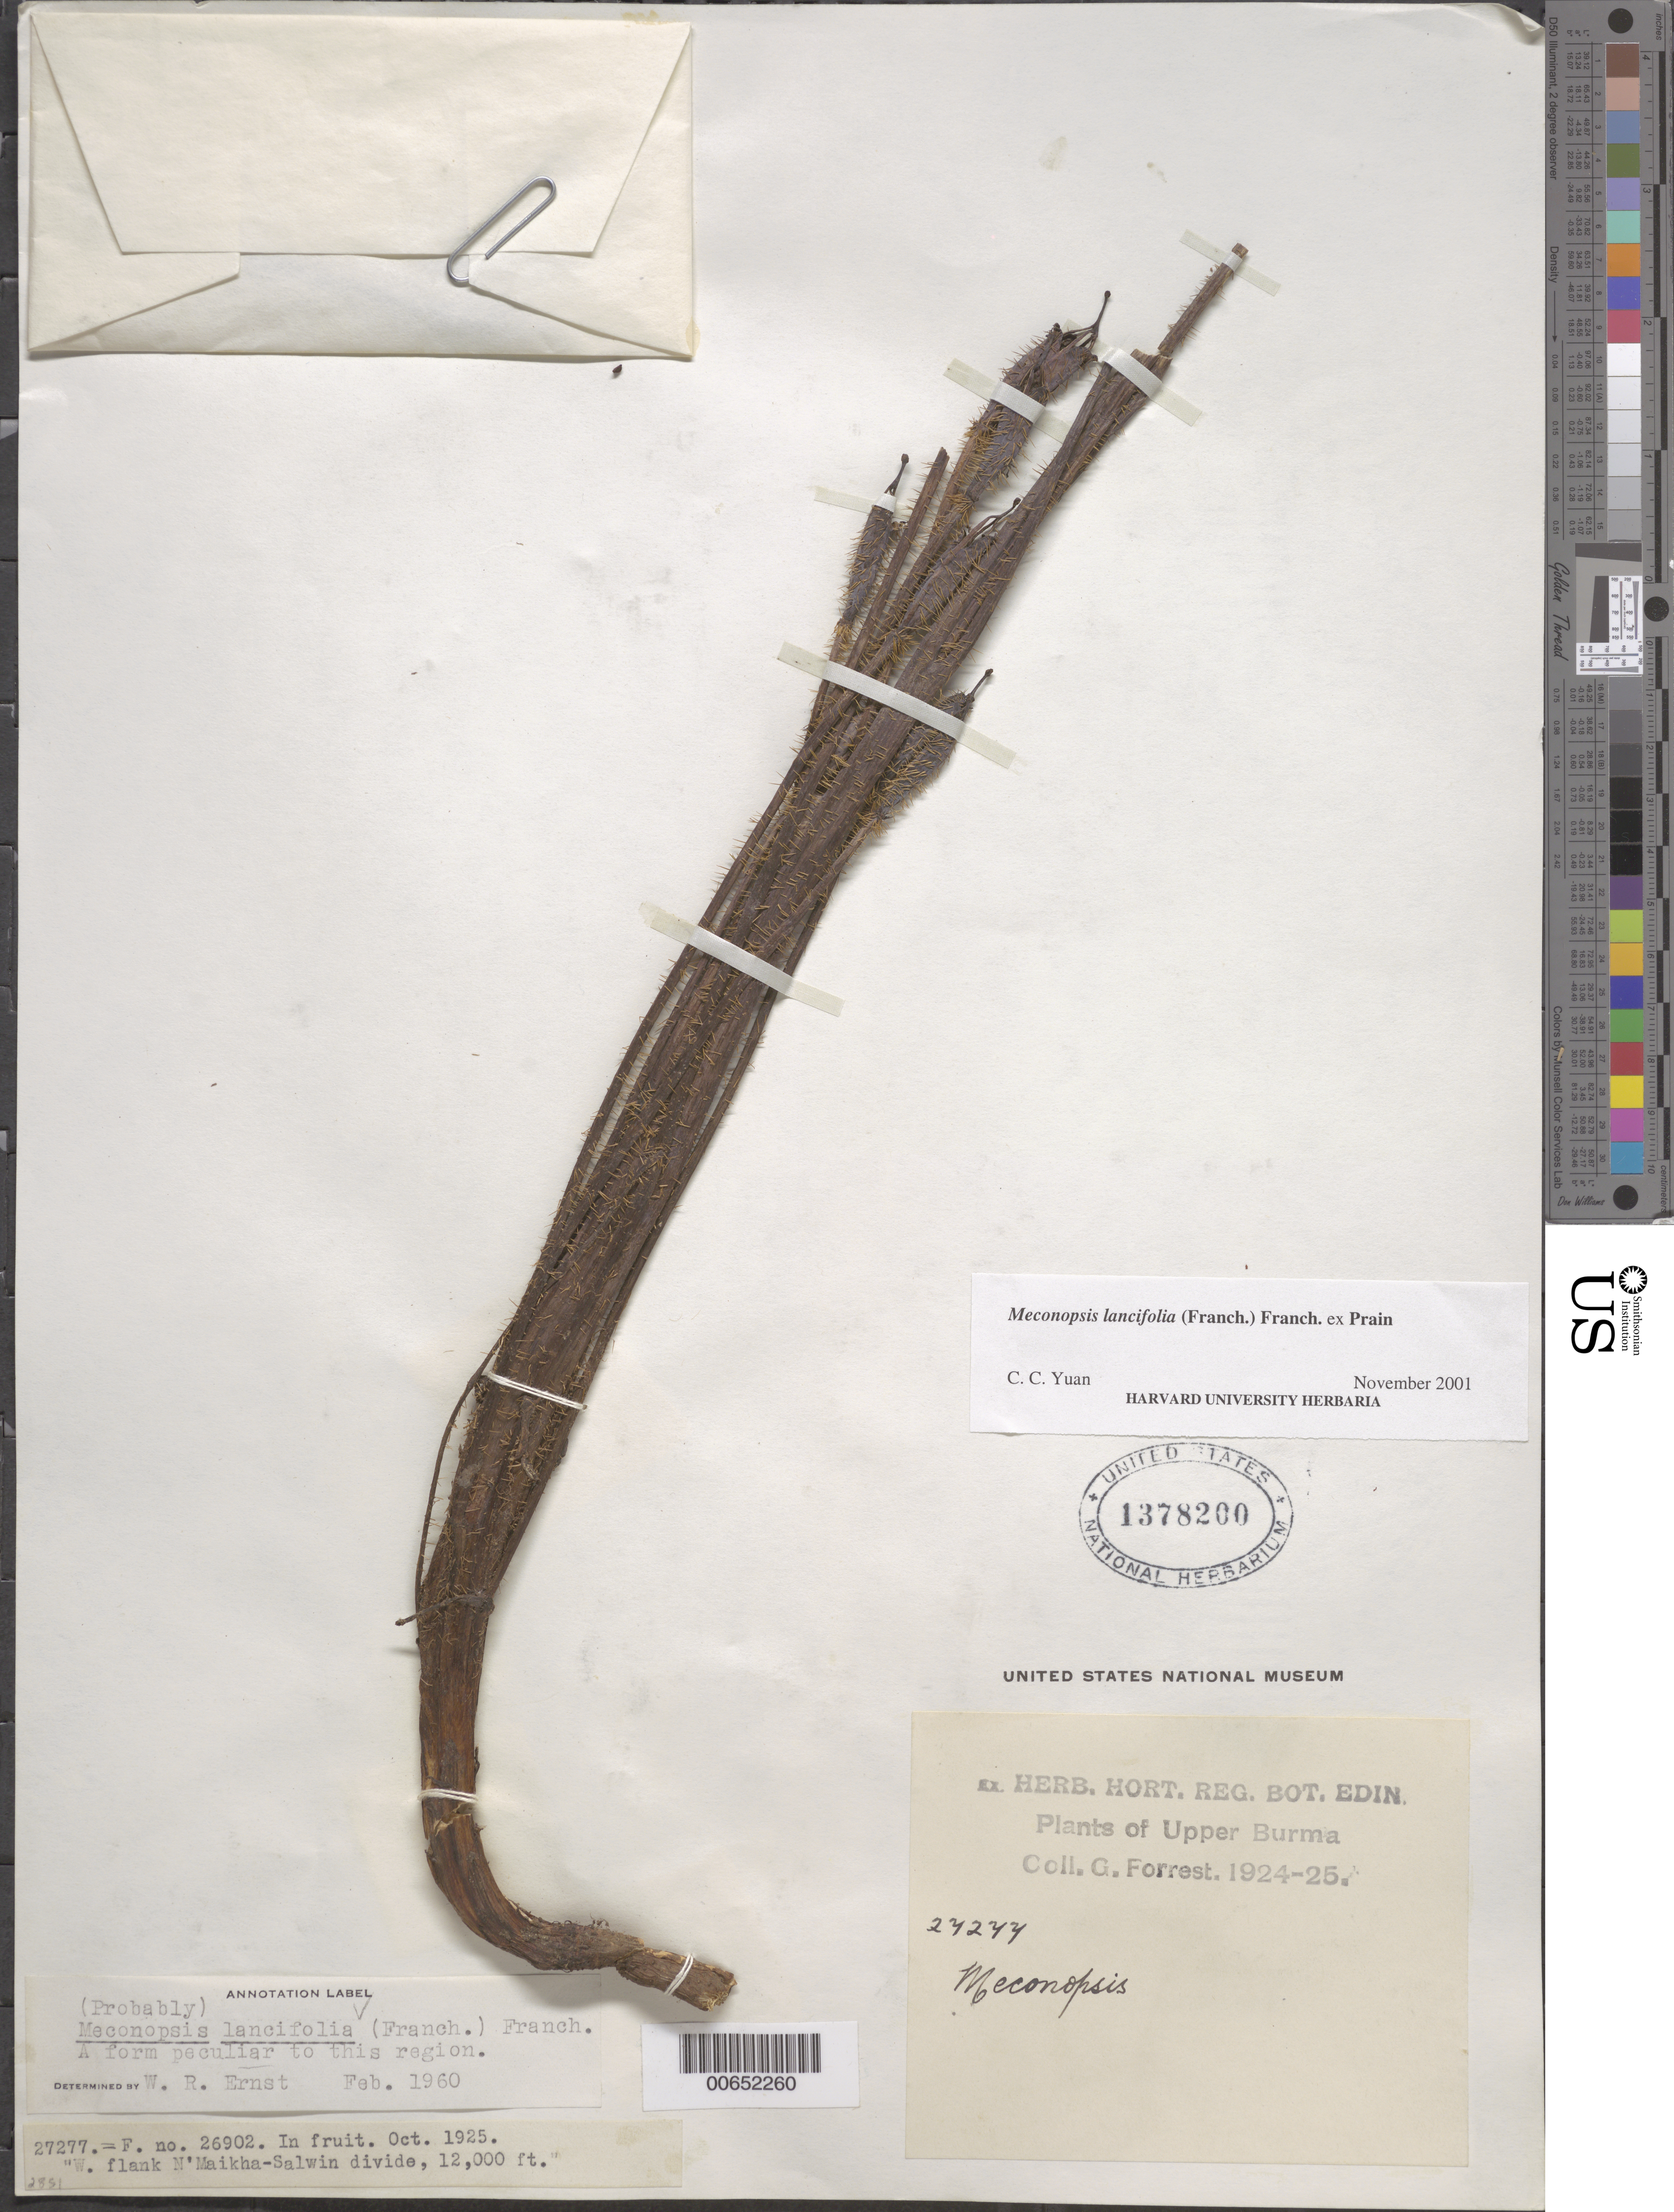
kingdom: Plantae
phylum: Tracheophyta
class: Magnoliopsida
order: Ranunculales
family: Papaveraceae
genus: Meconopsis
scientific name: Meconopsis lancifolia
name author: Franch. ex Prain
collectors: G. Forrest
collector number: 27277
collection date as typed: Oct 1925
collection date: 1925-10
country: Myanmar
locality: Upper Burma, W flank of N'Maikha-Salwin Divide.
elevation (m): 3658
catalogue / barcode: US 1378200